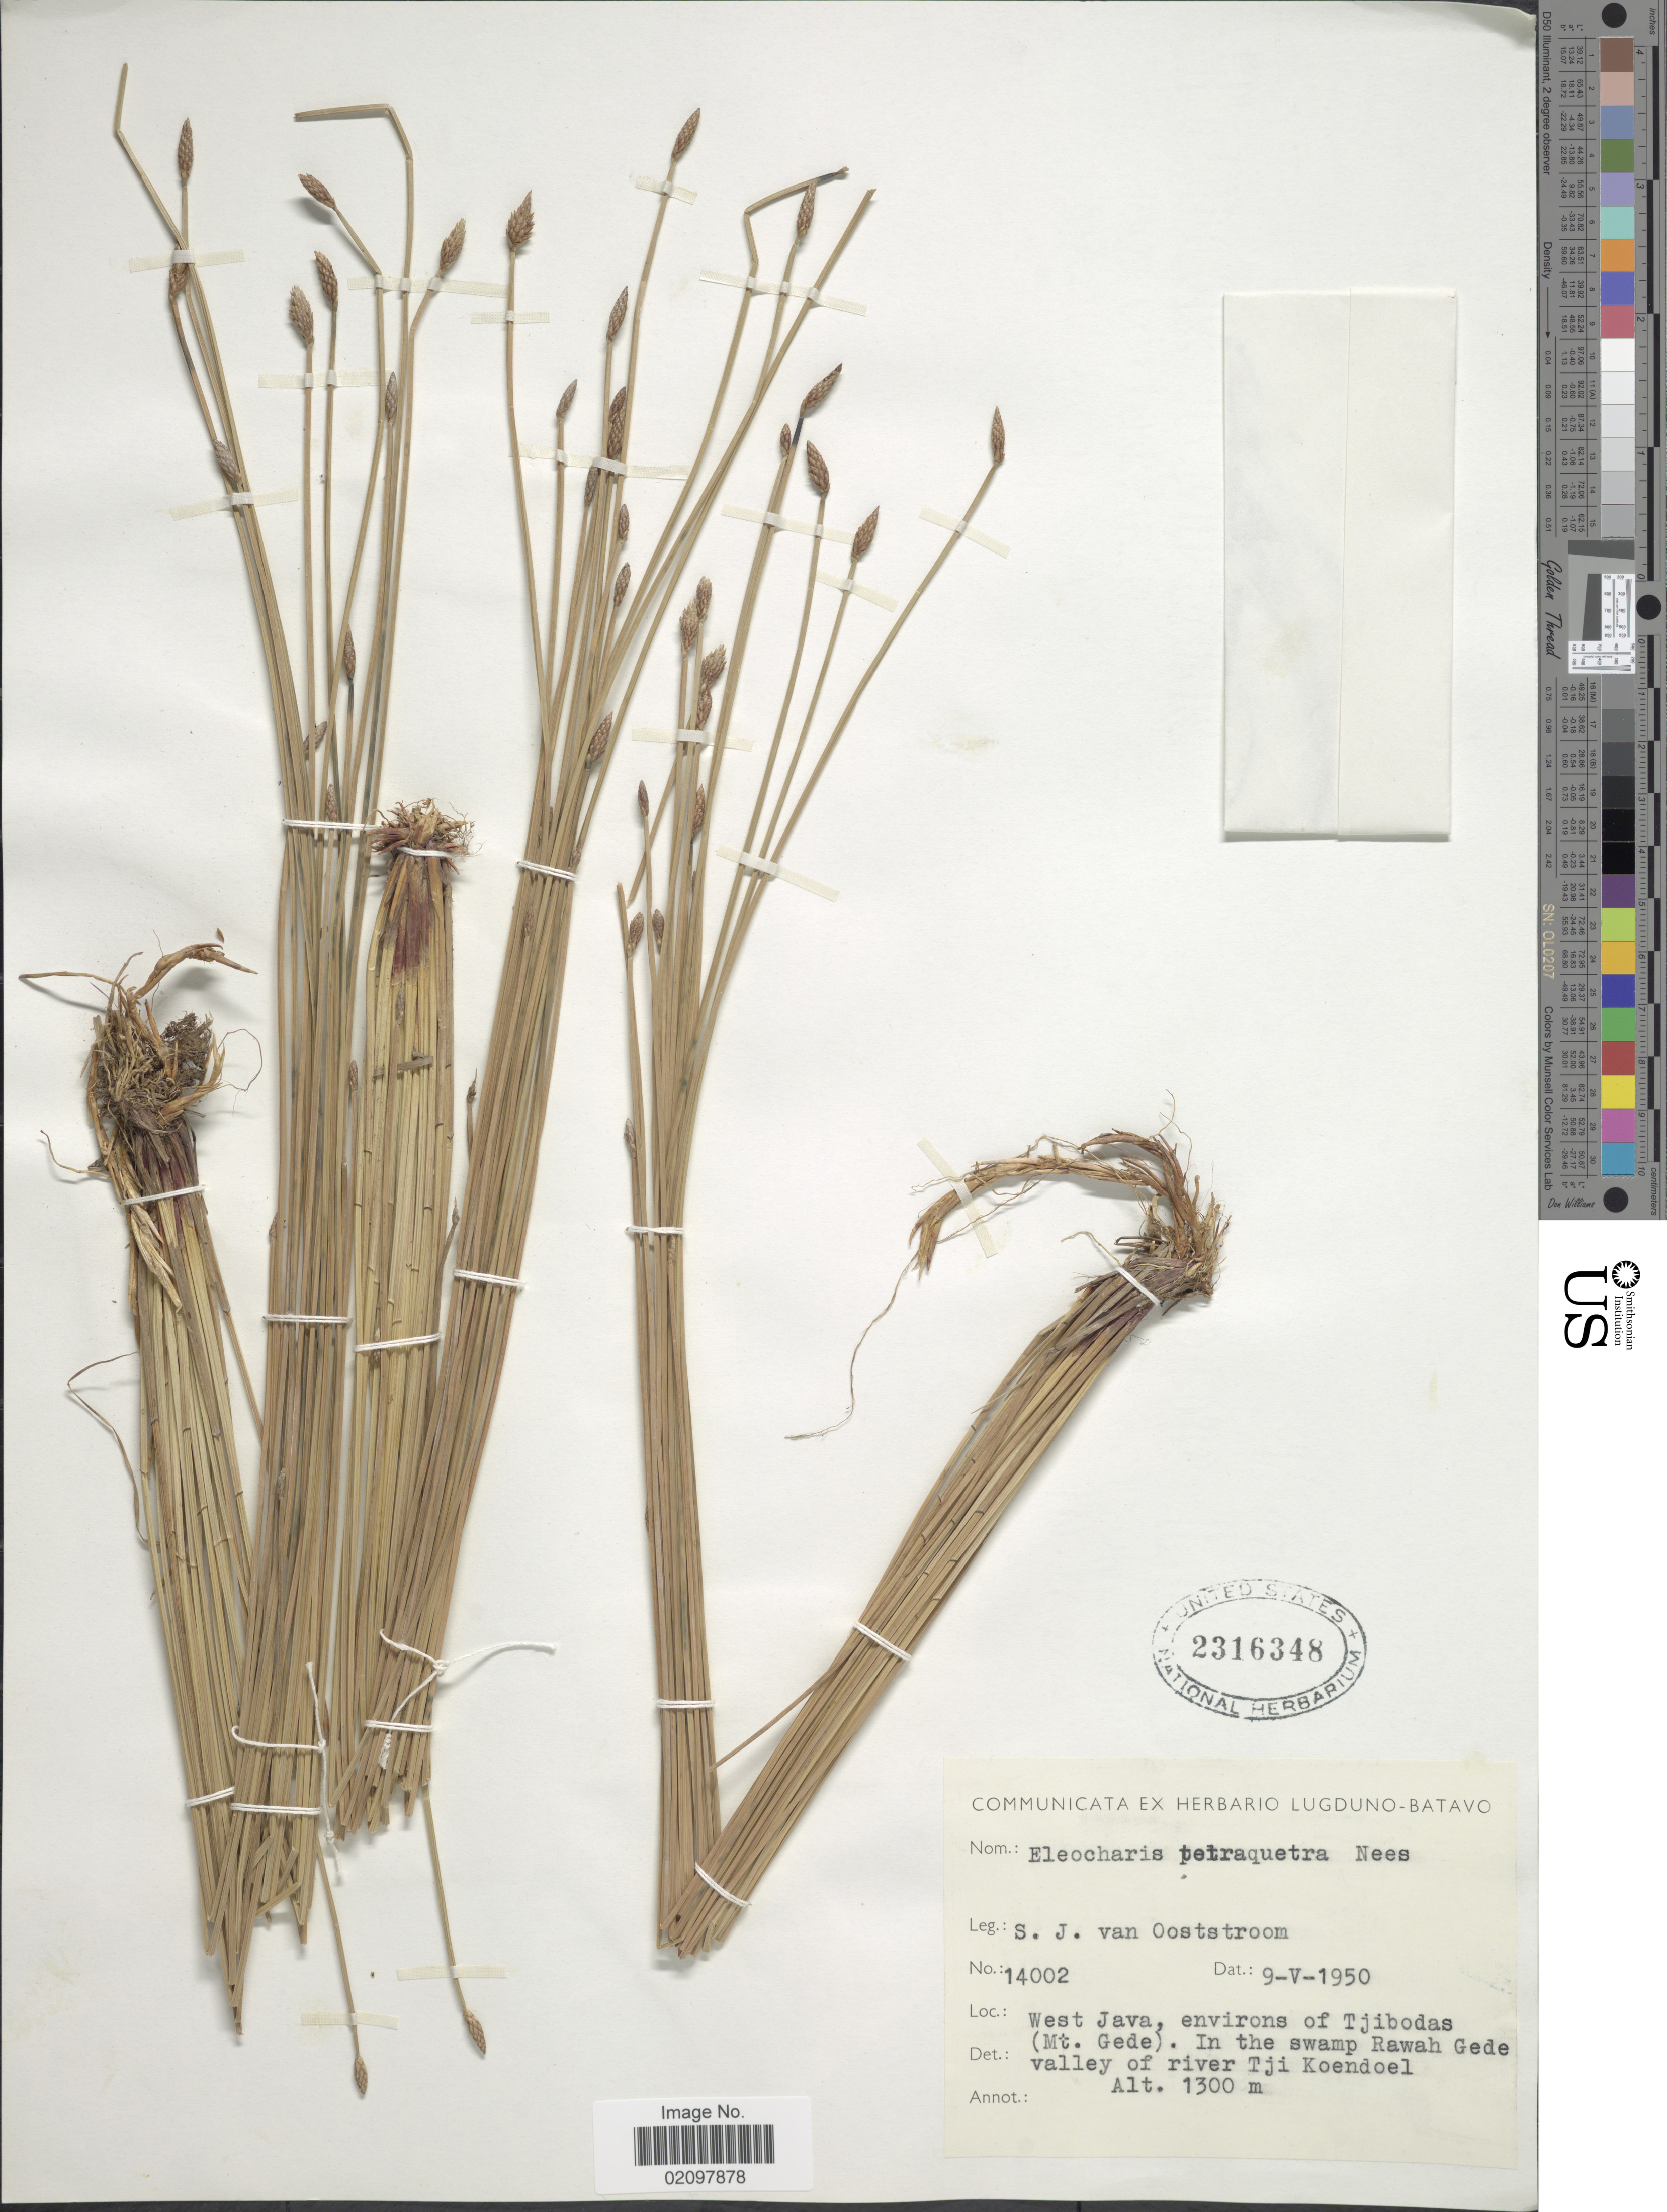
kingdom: Plantae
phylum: Tracheophyta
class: Liliopsida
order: Poales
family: Cyperaceae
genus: Eleocharis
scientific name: Eleocharis tetraquetra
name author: Nees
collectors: S. van Ooststroom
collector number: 14002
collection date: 1950-05-09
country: Indonesia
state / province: Java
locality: West Java, environs of Tjibodas (Mt. Gede). In the swamp Rawah Gede valley of river Tji Koendoel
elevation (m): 1300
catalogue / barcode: US 2316348